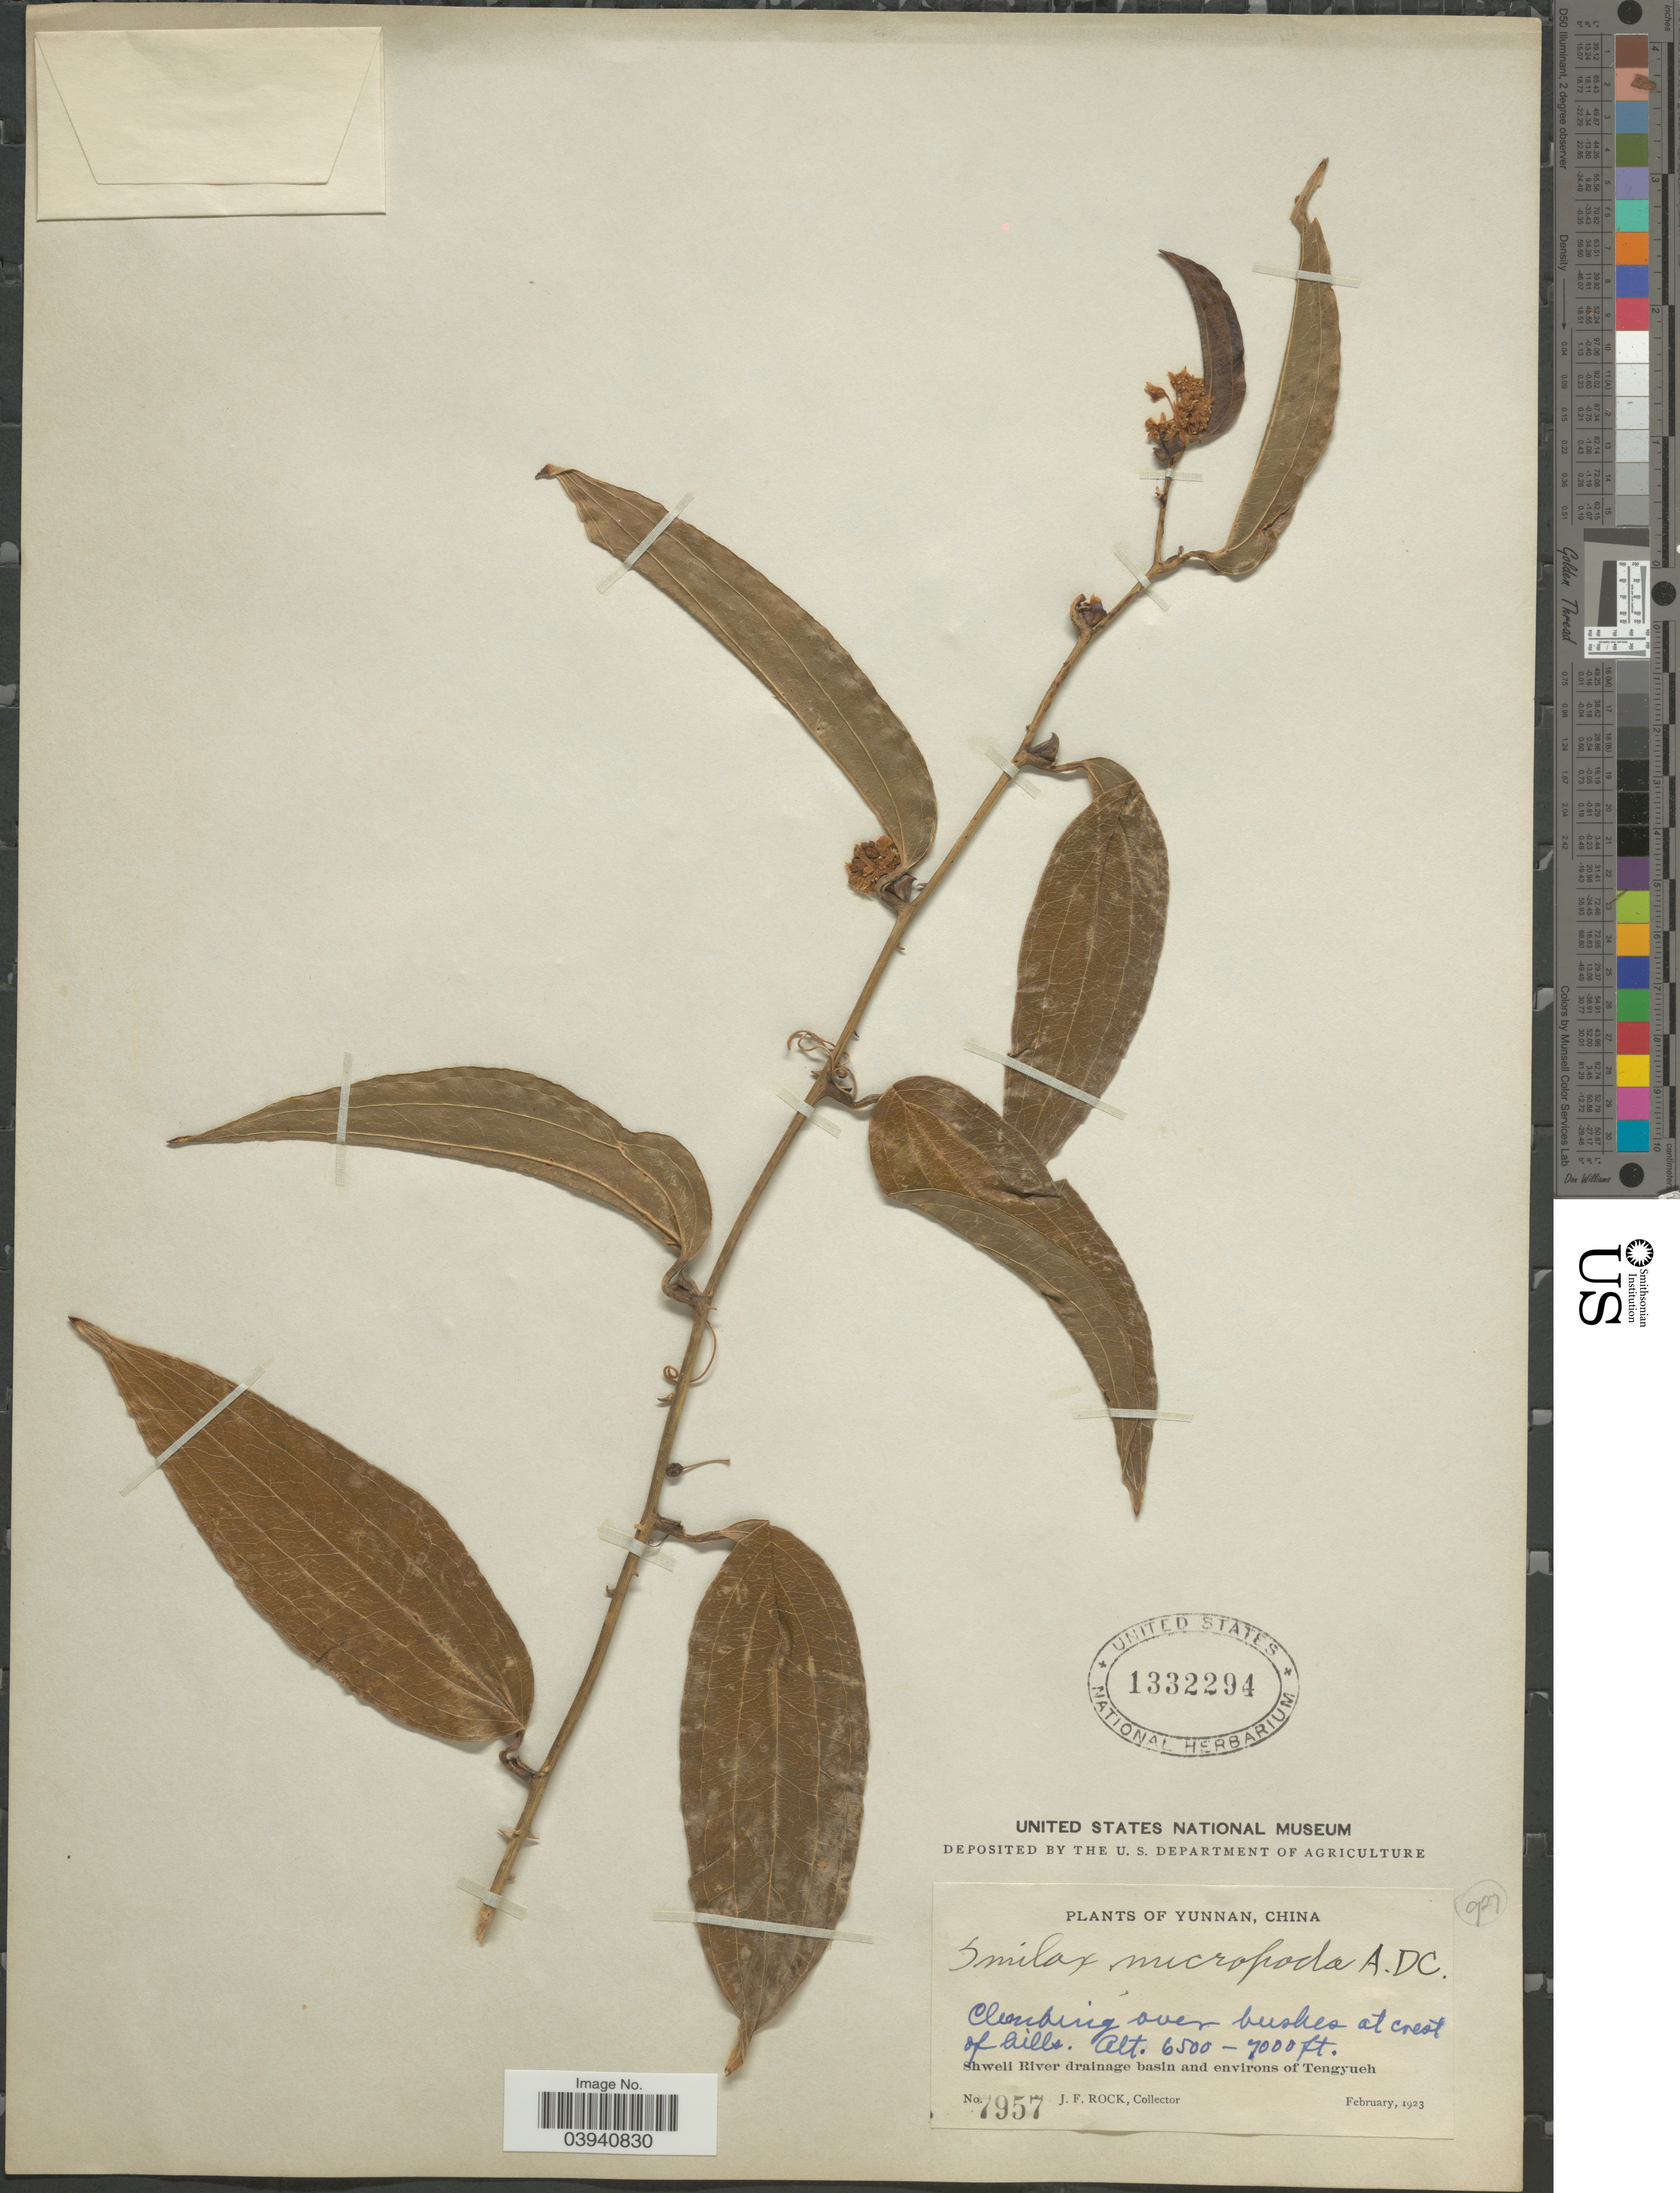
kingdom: Plantae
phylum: Tracheophyta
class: Liliopsida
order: Liliales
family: Smilacaceae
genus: Smilax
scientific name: Smilax micropoda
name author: A. DC.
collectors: J. Rock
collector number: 7957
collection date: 1923-02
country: China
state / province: Yunnan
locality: Climbing over bushes at crest of hills. Shweli River drainage basin and environs of Tengyueh.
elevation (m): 1981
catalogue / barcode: US 1332294